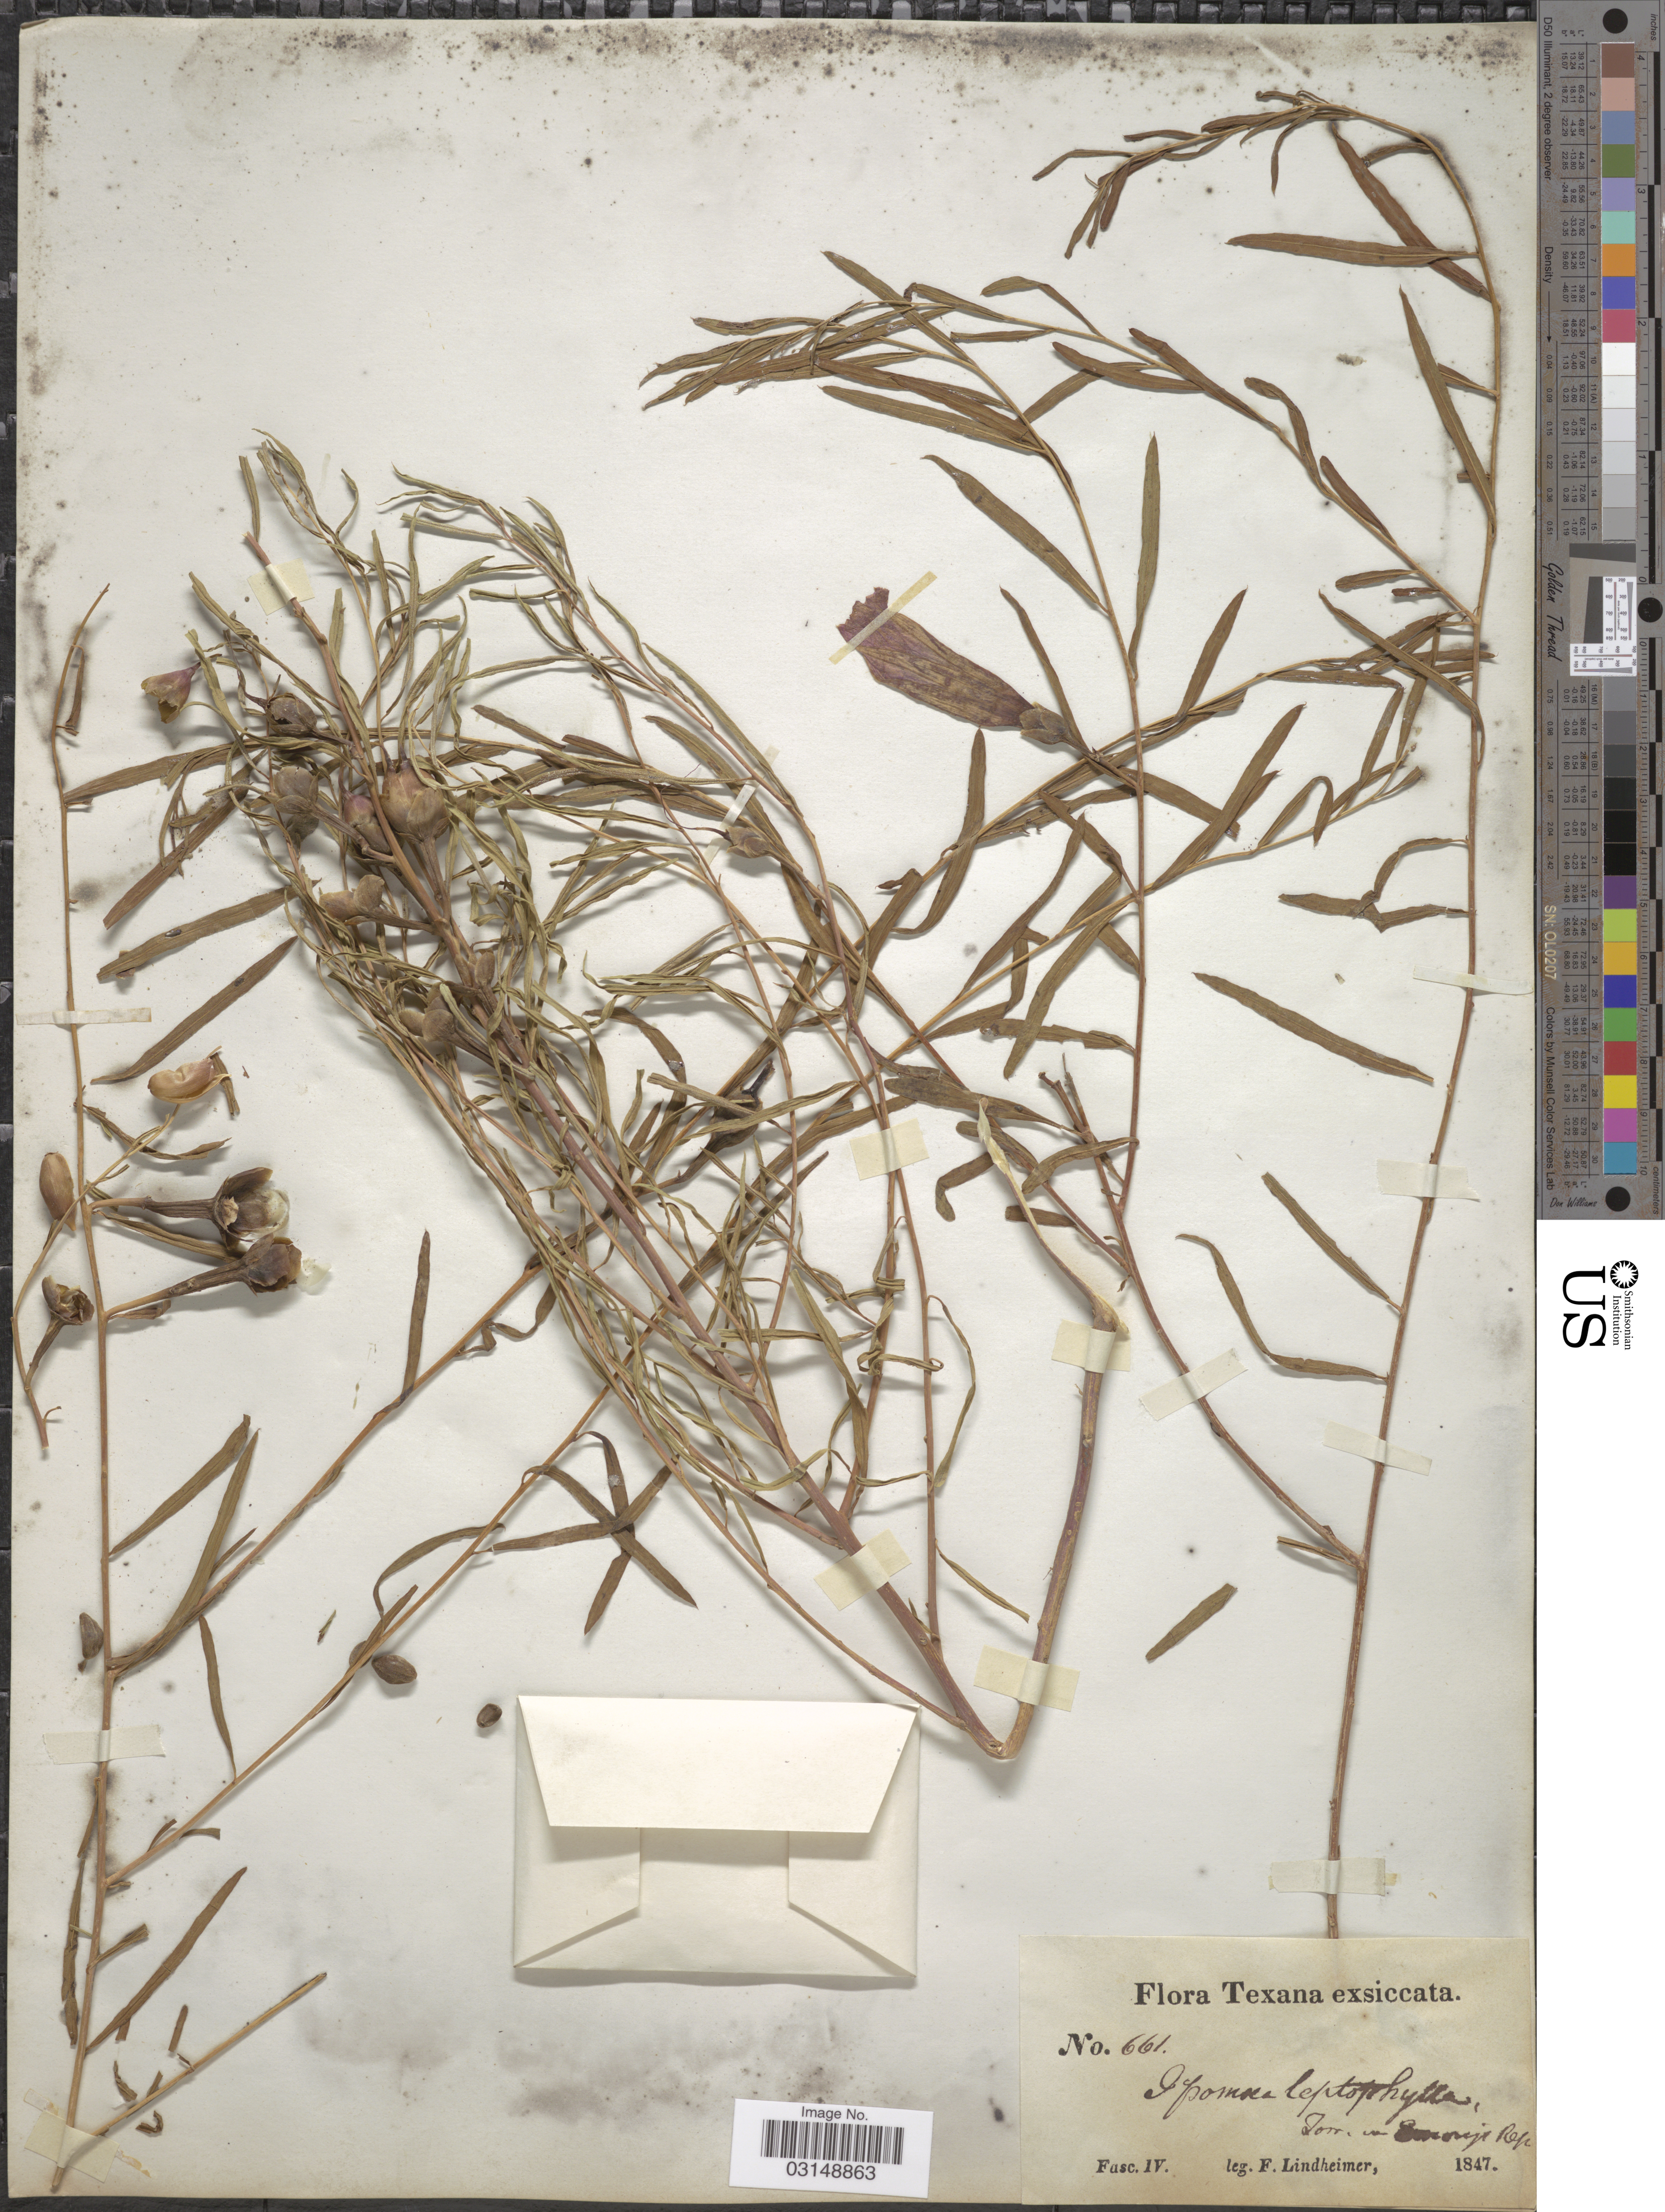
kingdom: Plantae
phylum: Tracheophyta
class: Magnoliopsida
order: Solanales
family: Convolvulaceae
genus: Ipomoea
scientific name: Ipomoea leptophylla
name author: Torr.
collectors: F. Lindheimer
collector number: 661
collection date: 1847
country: United States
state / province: Texas